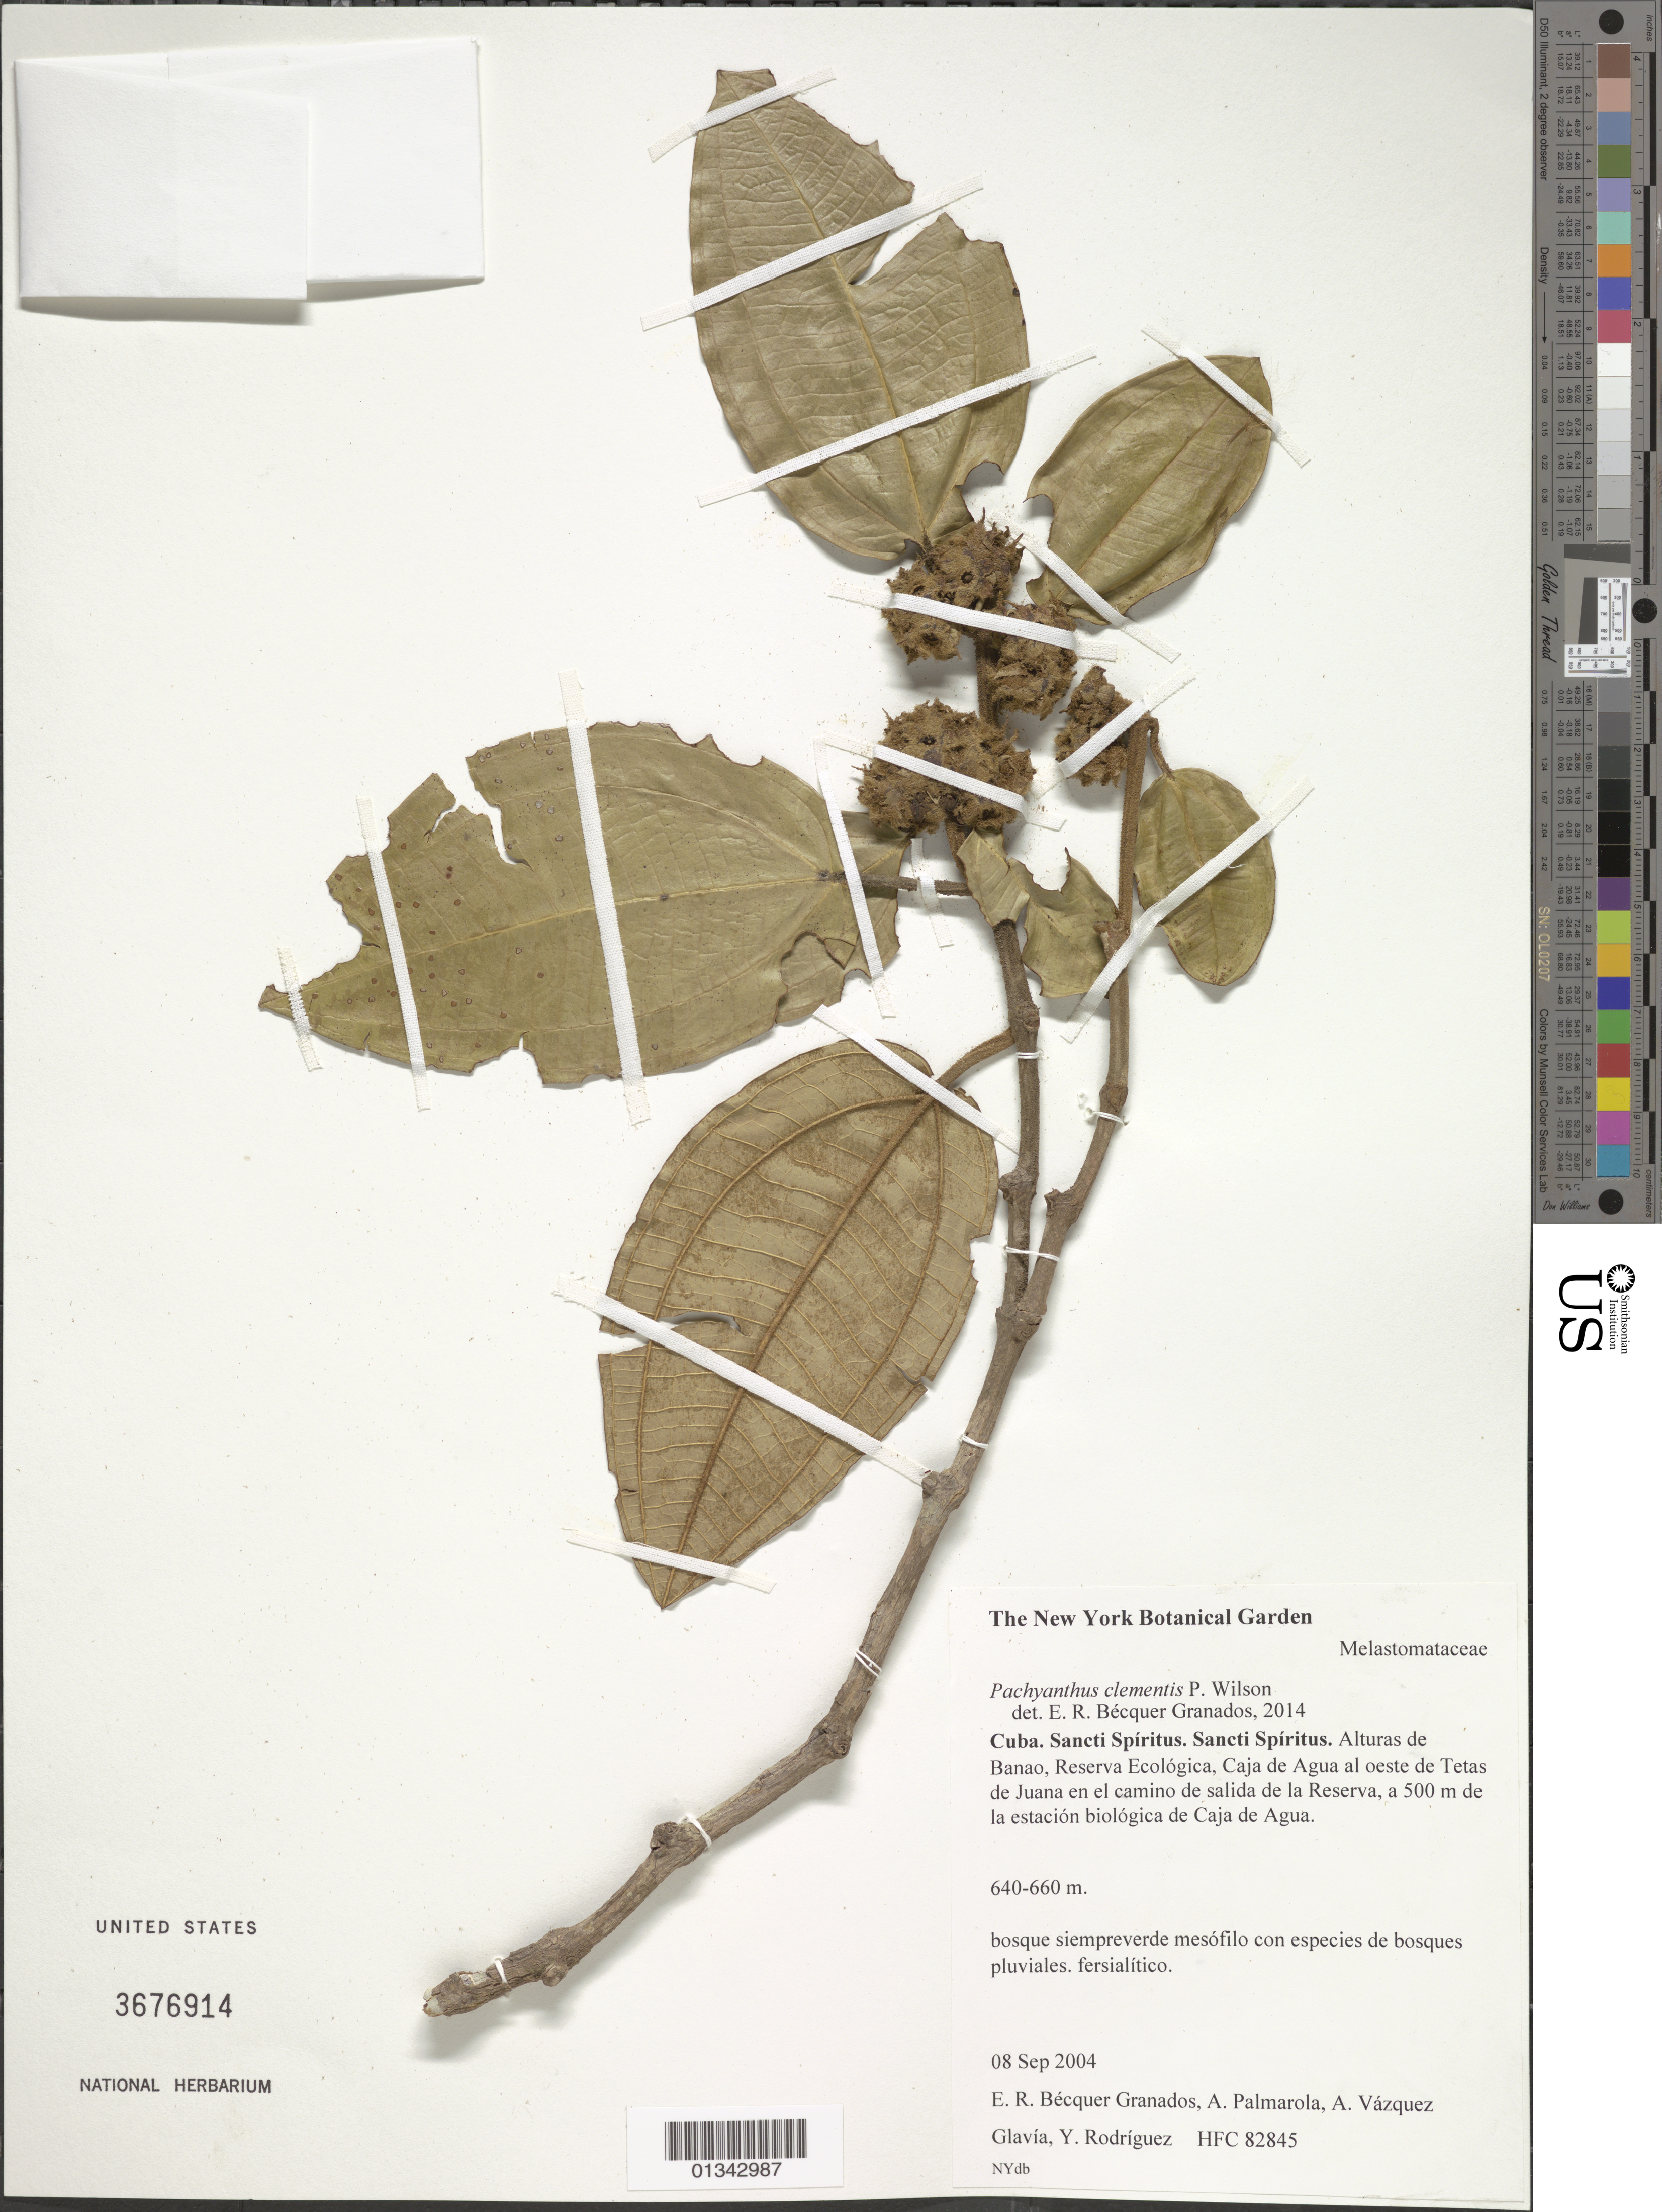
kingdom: Plantae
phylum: Tracheophyta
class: Magnoliopsida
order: Myrtales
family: Melastomataceae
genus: Pachyanthus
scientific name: Pachyanthus clementis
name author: P. Wilson ex Britton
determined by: Bécquer Granados, E. R.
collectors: E. R. Bécquer Granados, A. Palmarola, A. Vázquez Glavía & Y. Rodríguez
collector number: HFC 82845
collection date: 2004-09-08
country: Cuba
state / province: Sancti Spíritus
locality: Sancti Spíritus, alturas de Banao, Reserva Ecolôgica, Caja de Agua al oeste de Tetas de Juana en el camino de salida de la Reserva, a 500 m de la estación biolôgica de Caja de Agua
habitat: Bosque siempreverde mesófilo con especies de bosques pluviales. Fersialítico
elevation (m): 640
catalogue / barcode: US 3676914